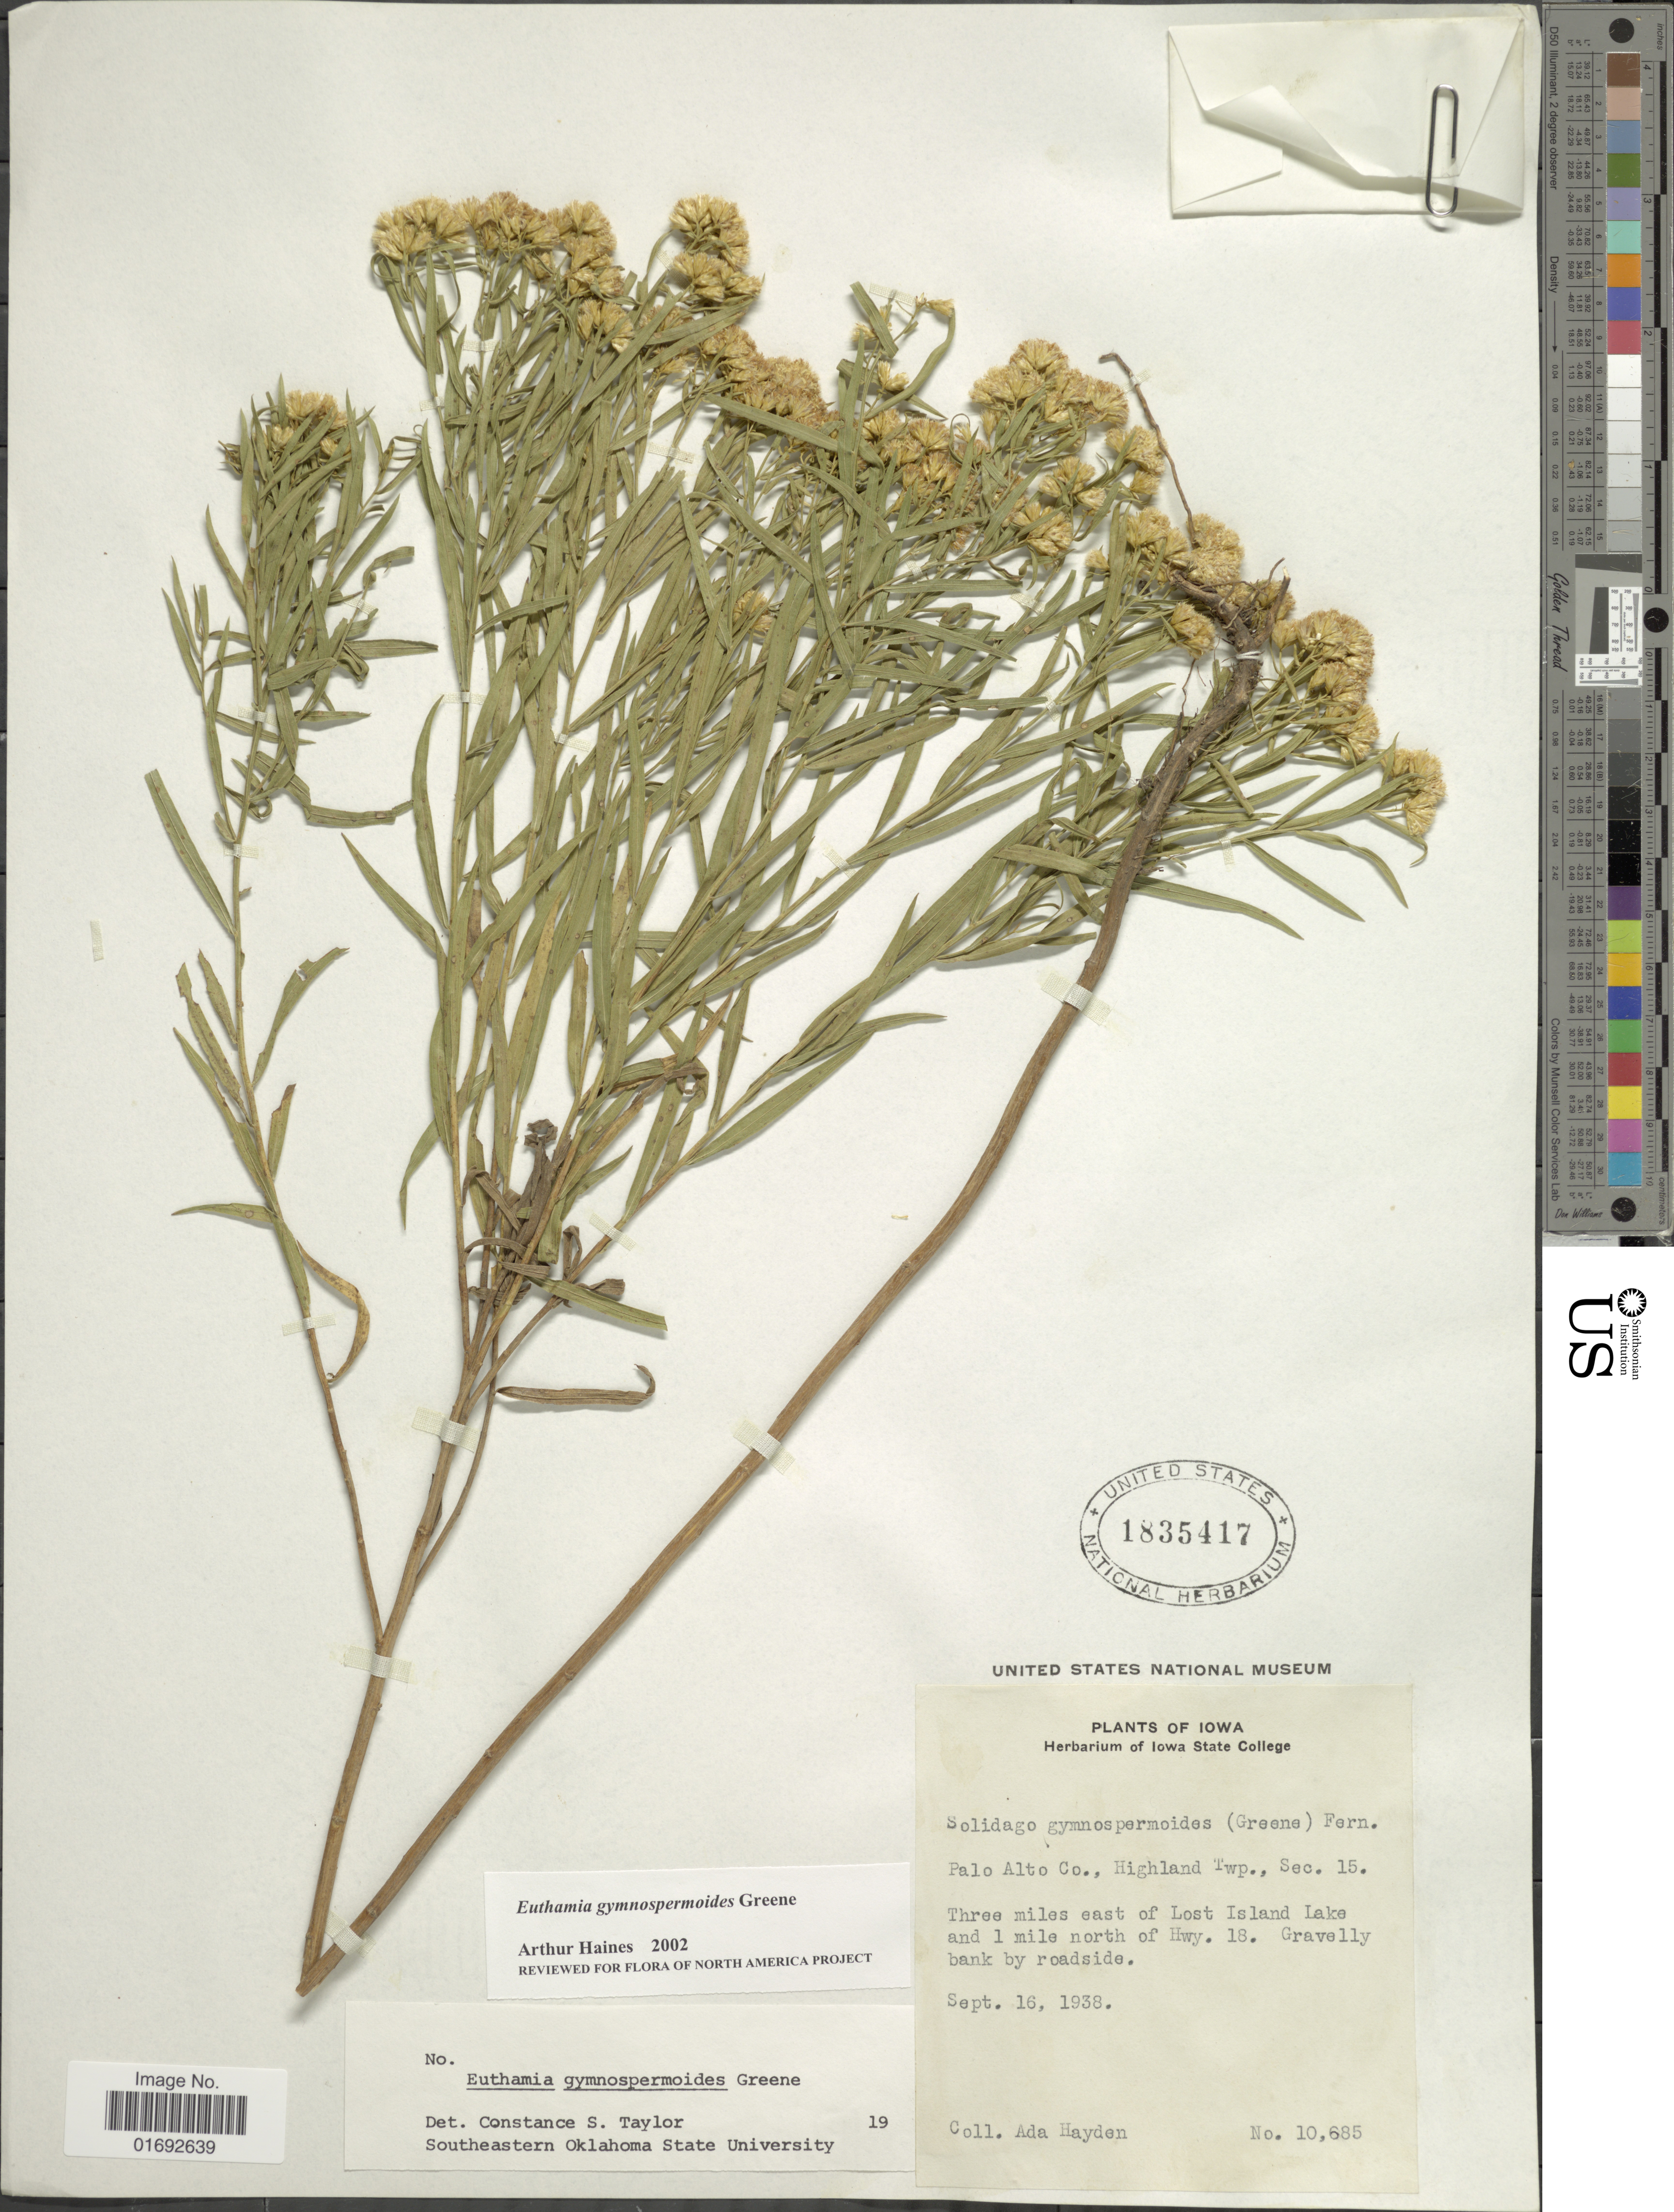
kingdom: Plantae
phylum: Tracheophyta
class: Magnoliopsida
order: Asterales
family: Asteraceae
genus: Euthamia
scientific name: Euthamia graminifolia var. major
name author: (Michx.) Moldenke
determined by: Urbatsch, Lowell E., Curator (LSU), Louisiana State University (UNITED STATES)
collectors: Ada Hayden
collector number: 10685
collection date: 1938-09-16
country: United States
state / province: Iowa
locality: Palo Alto Co., Highland Twp., Sec.15, three miles east of Lost Island Lake and 1 mile north of Hwy.18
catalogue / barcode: US 1835417